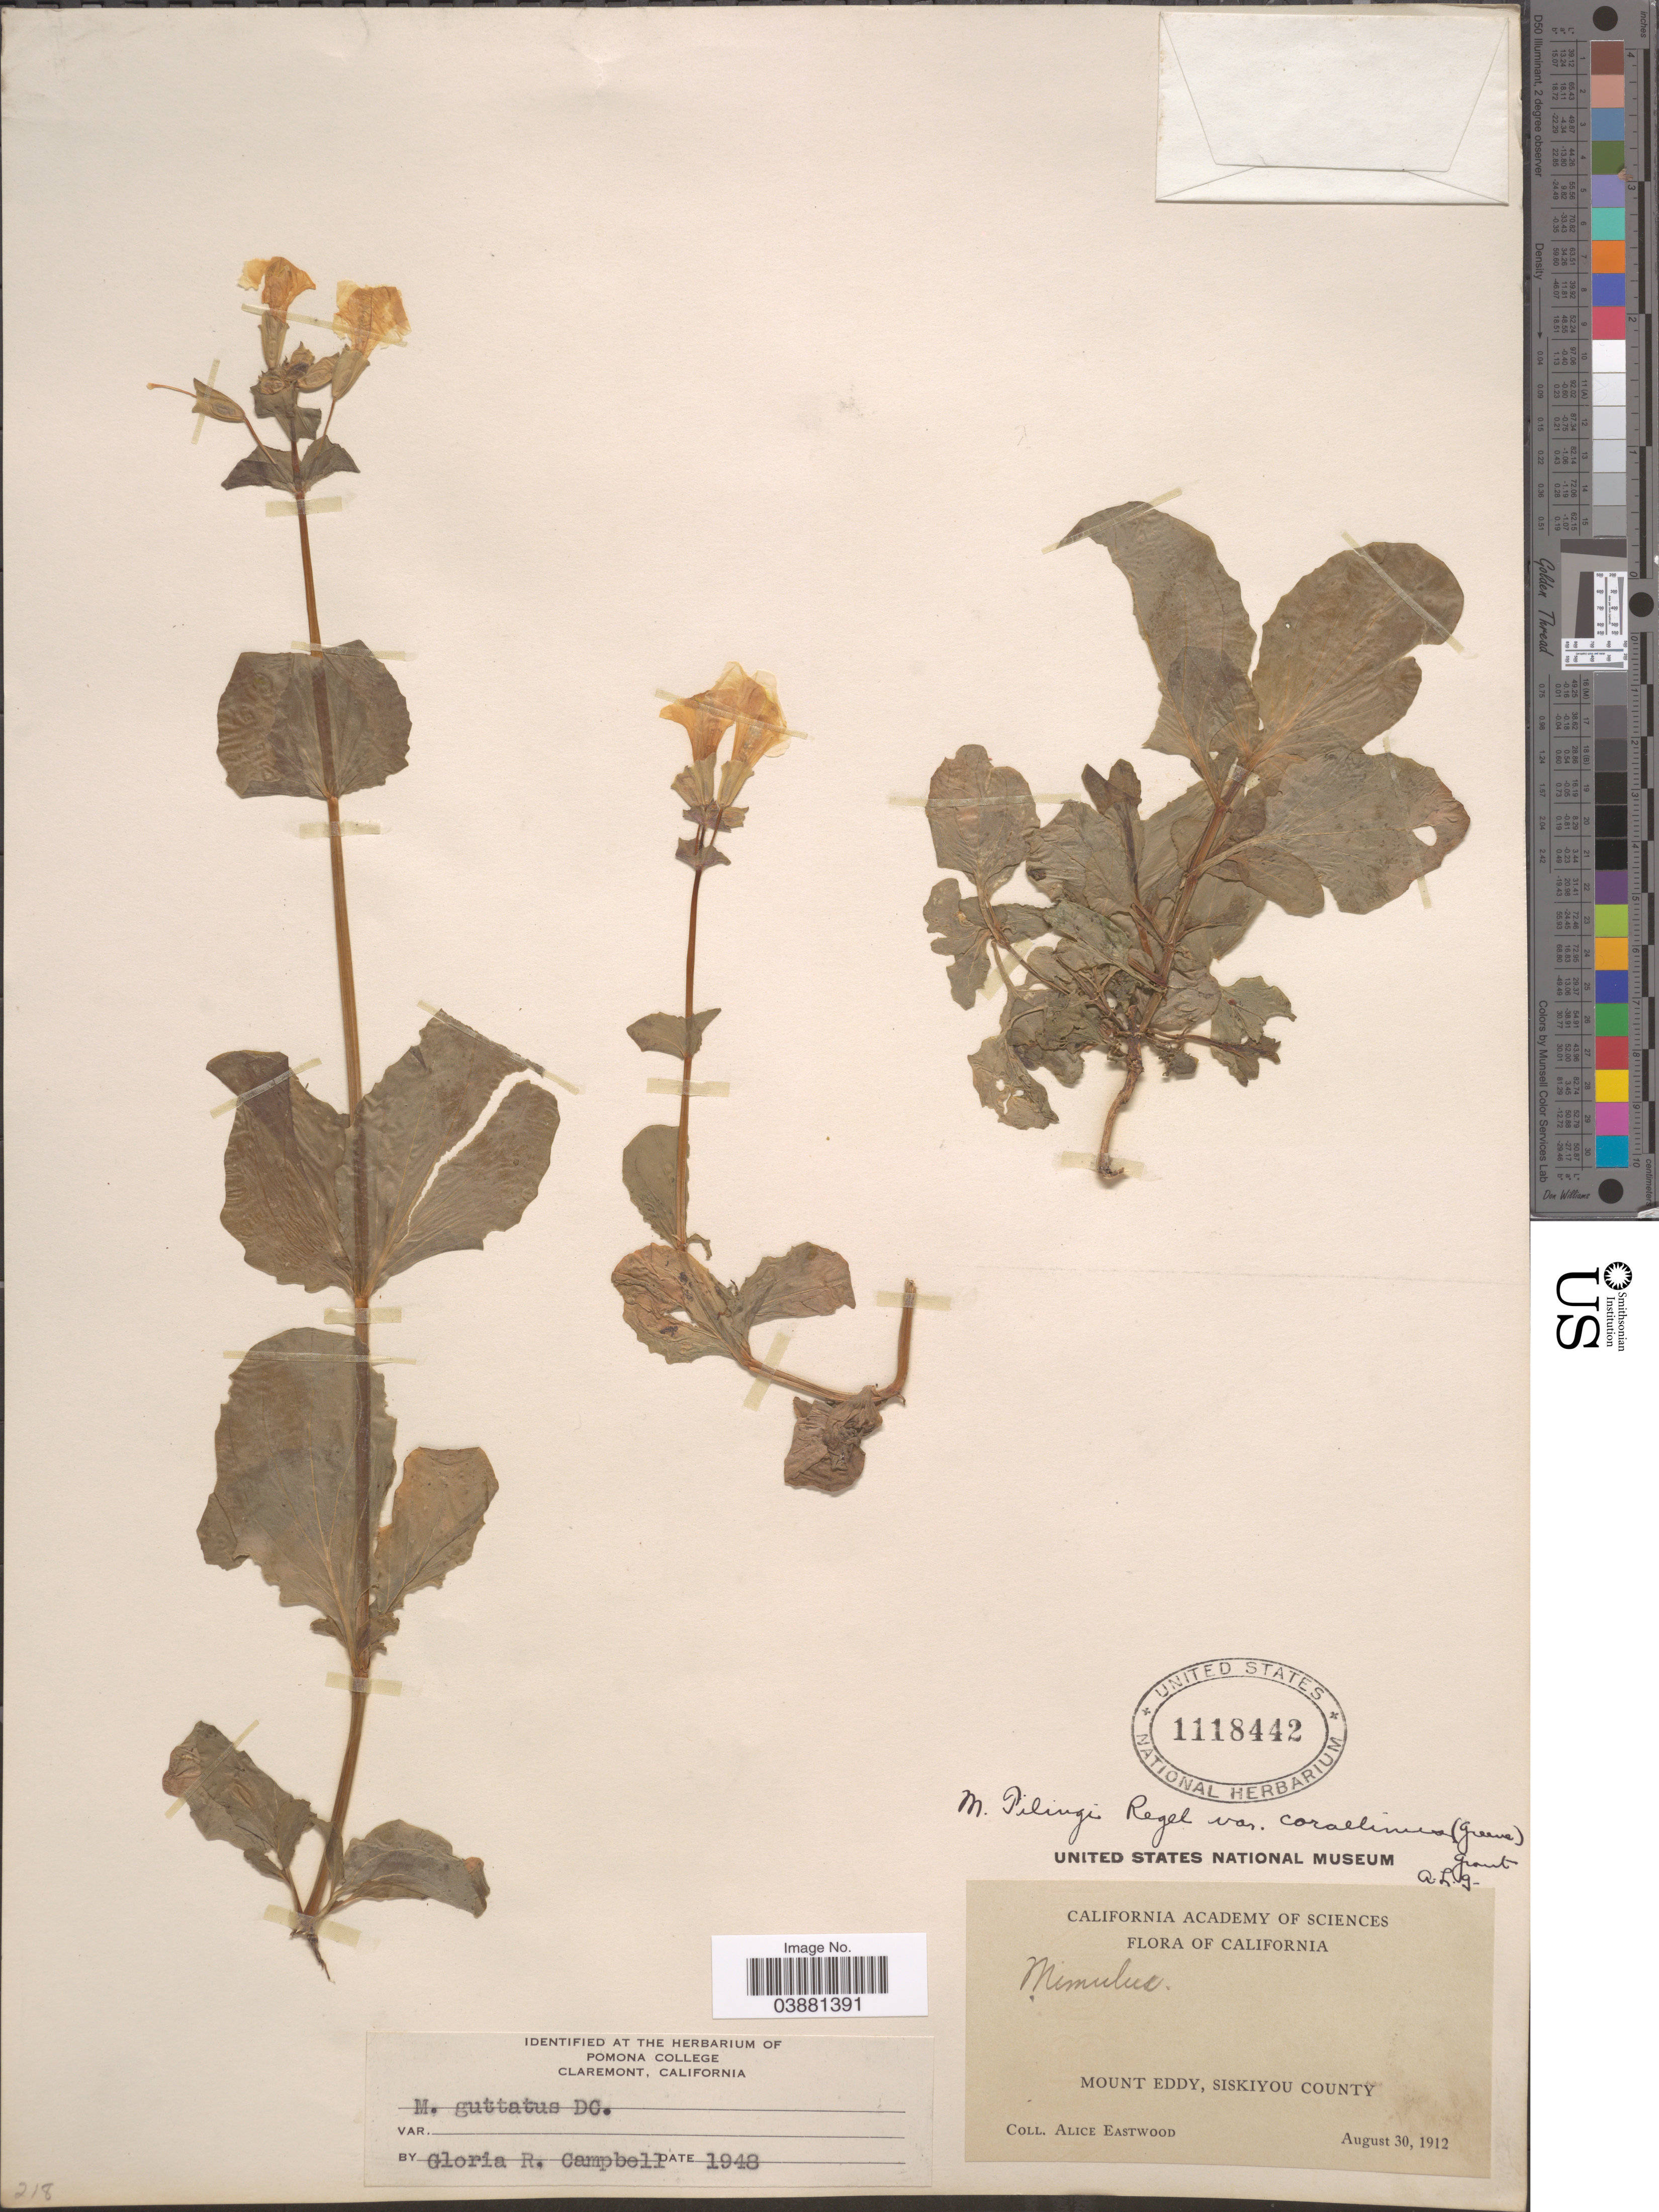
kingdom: Plantae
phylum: Tracheophyta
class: Magnoliopsida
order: Lamiales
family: Phrymaceae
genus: Mimulus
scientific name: Mimulus guttatus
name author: DC.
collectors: A. Eastwood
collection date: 1912-08-30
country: United States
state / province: California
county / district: Siskiyou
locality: Mount Eddy, Siskiyou County.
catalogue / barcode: US 1118442